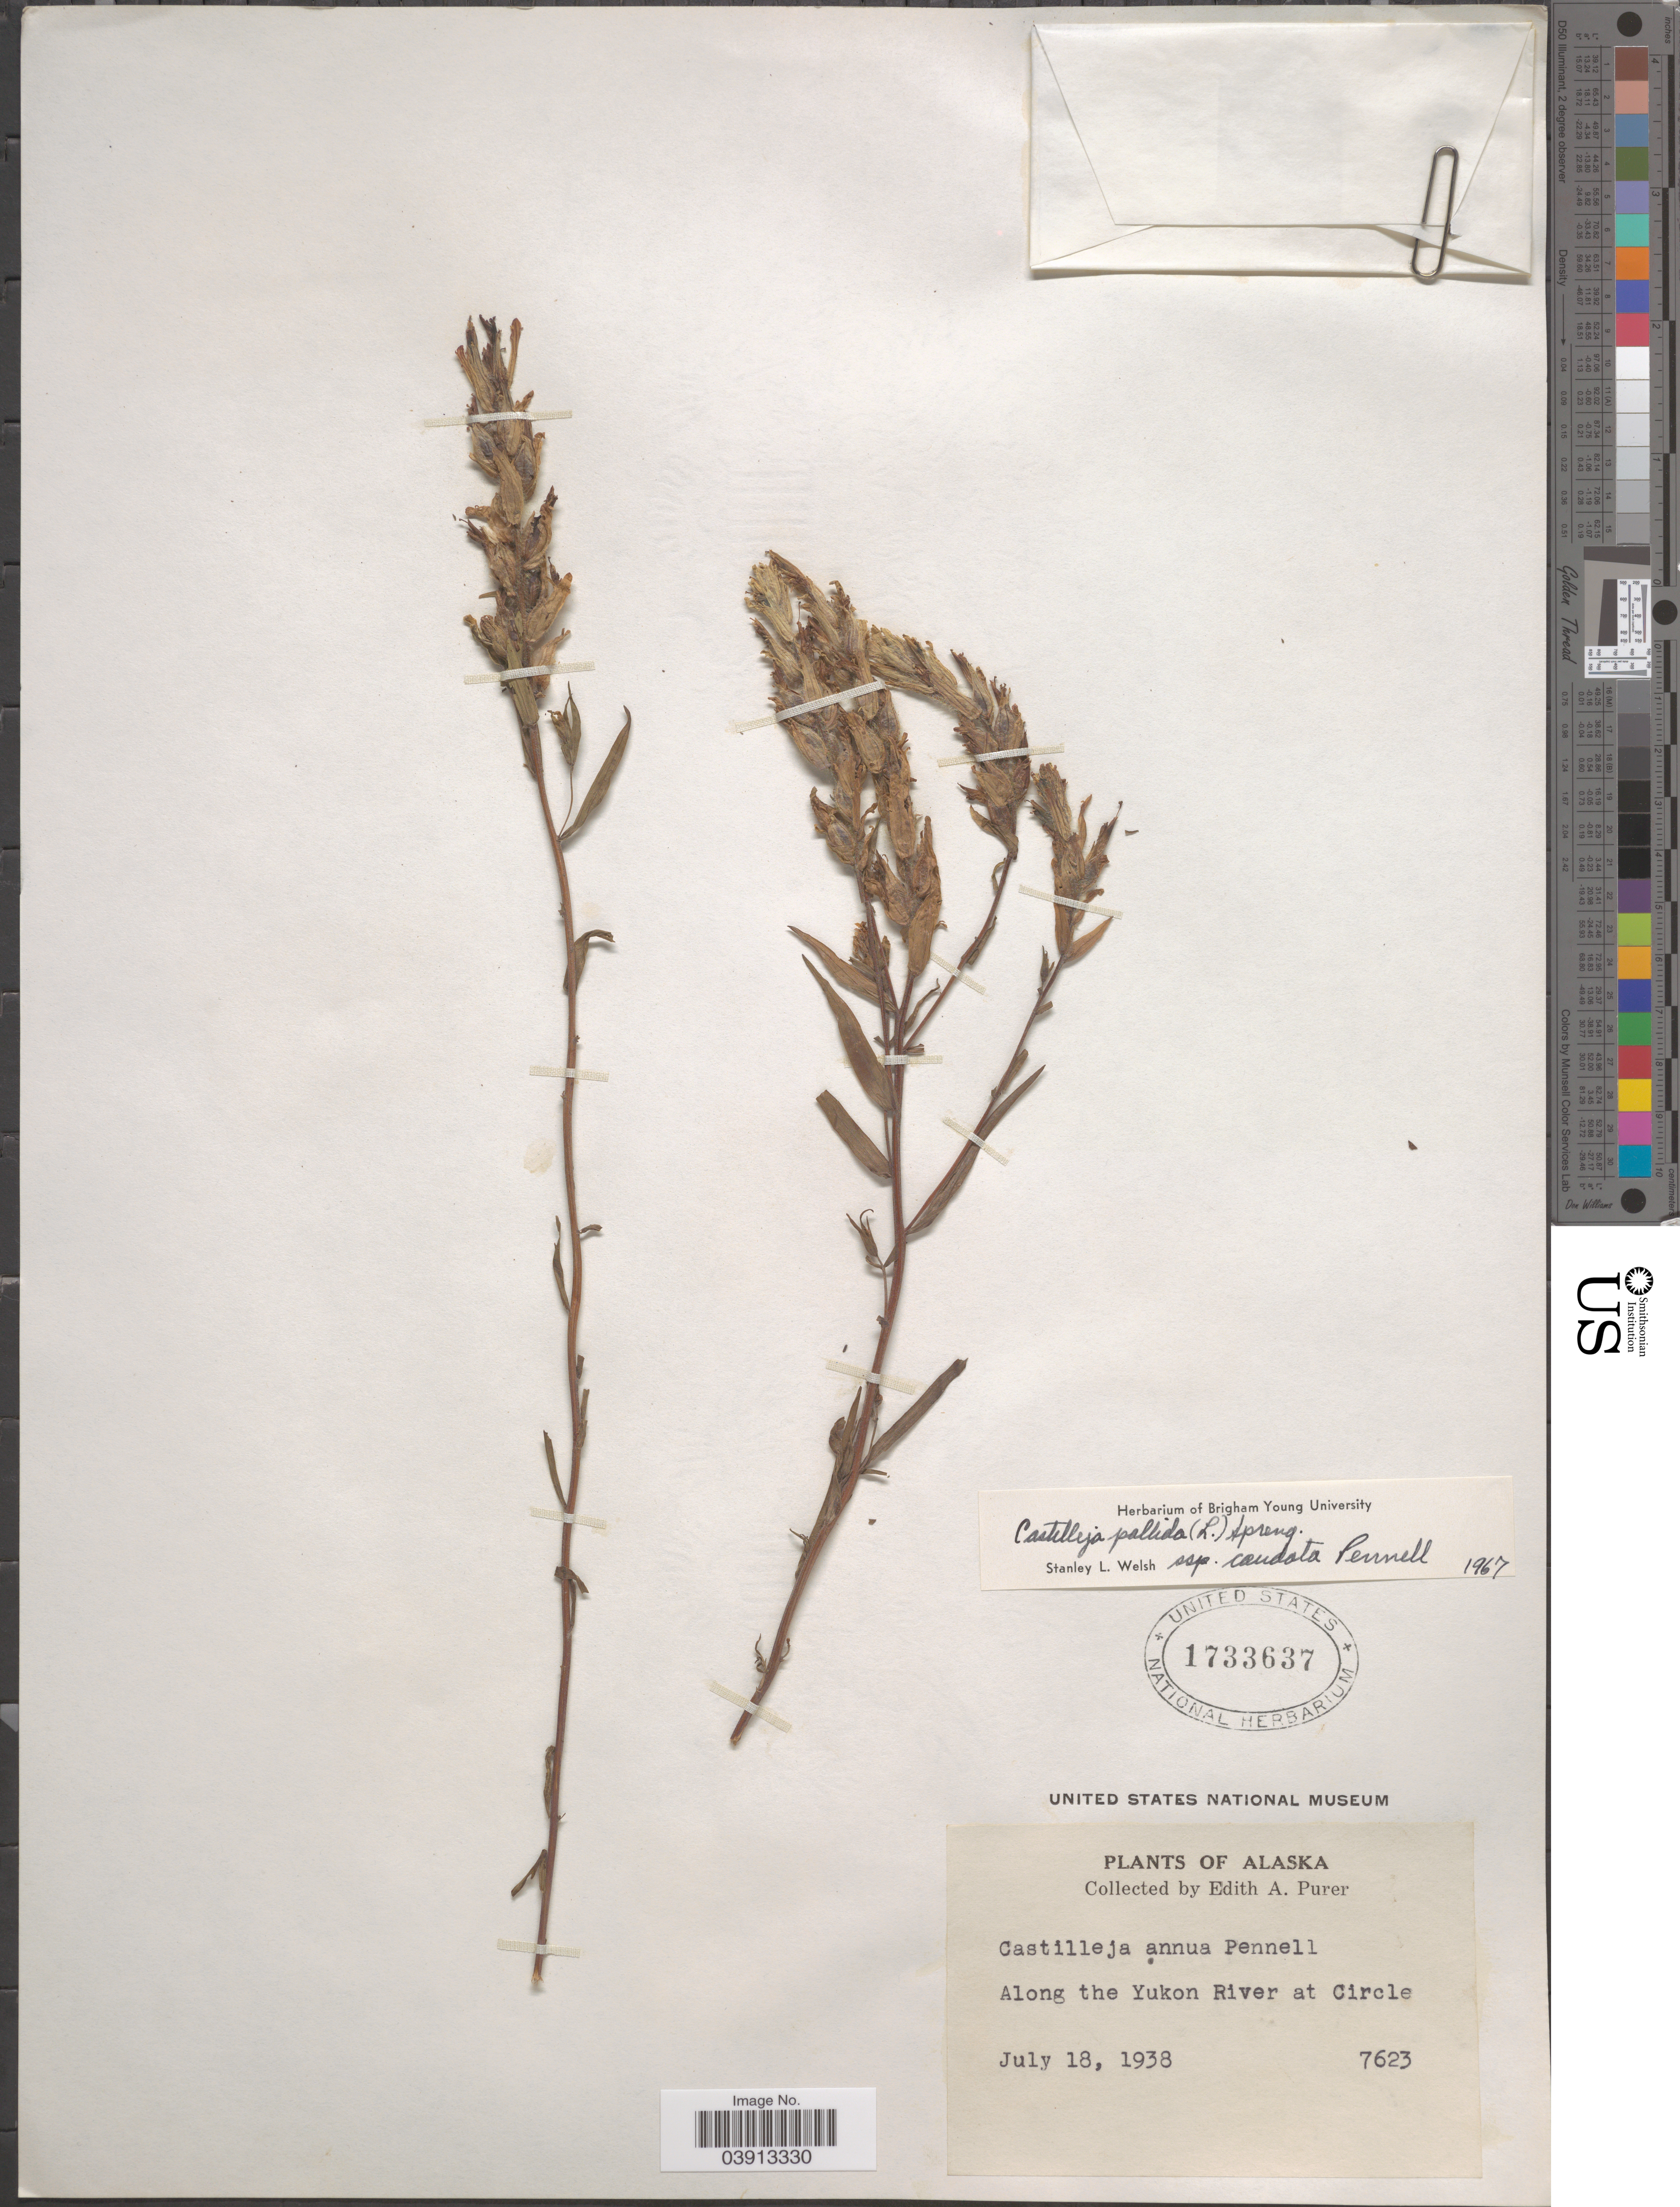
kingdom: Plantae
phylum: Tracheophyta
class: Magnoliopsida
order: Lamiales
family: Orobanchaceae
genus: Castilleja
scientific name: Castilleja pallida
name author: (L.) Spreng.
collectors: E. Purer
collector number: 7623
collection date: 1938-07-18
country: United States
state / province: Alaska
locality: Along the Yukon River at Circle.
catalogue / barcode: US 1733637